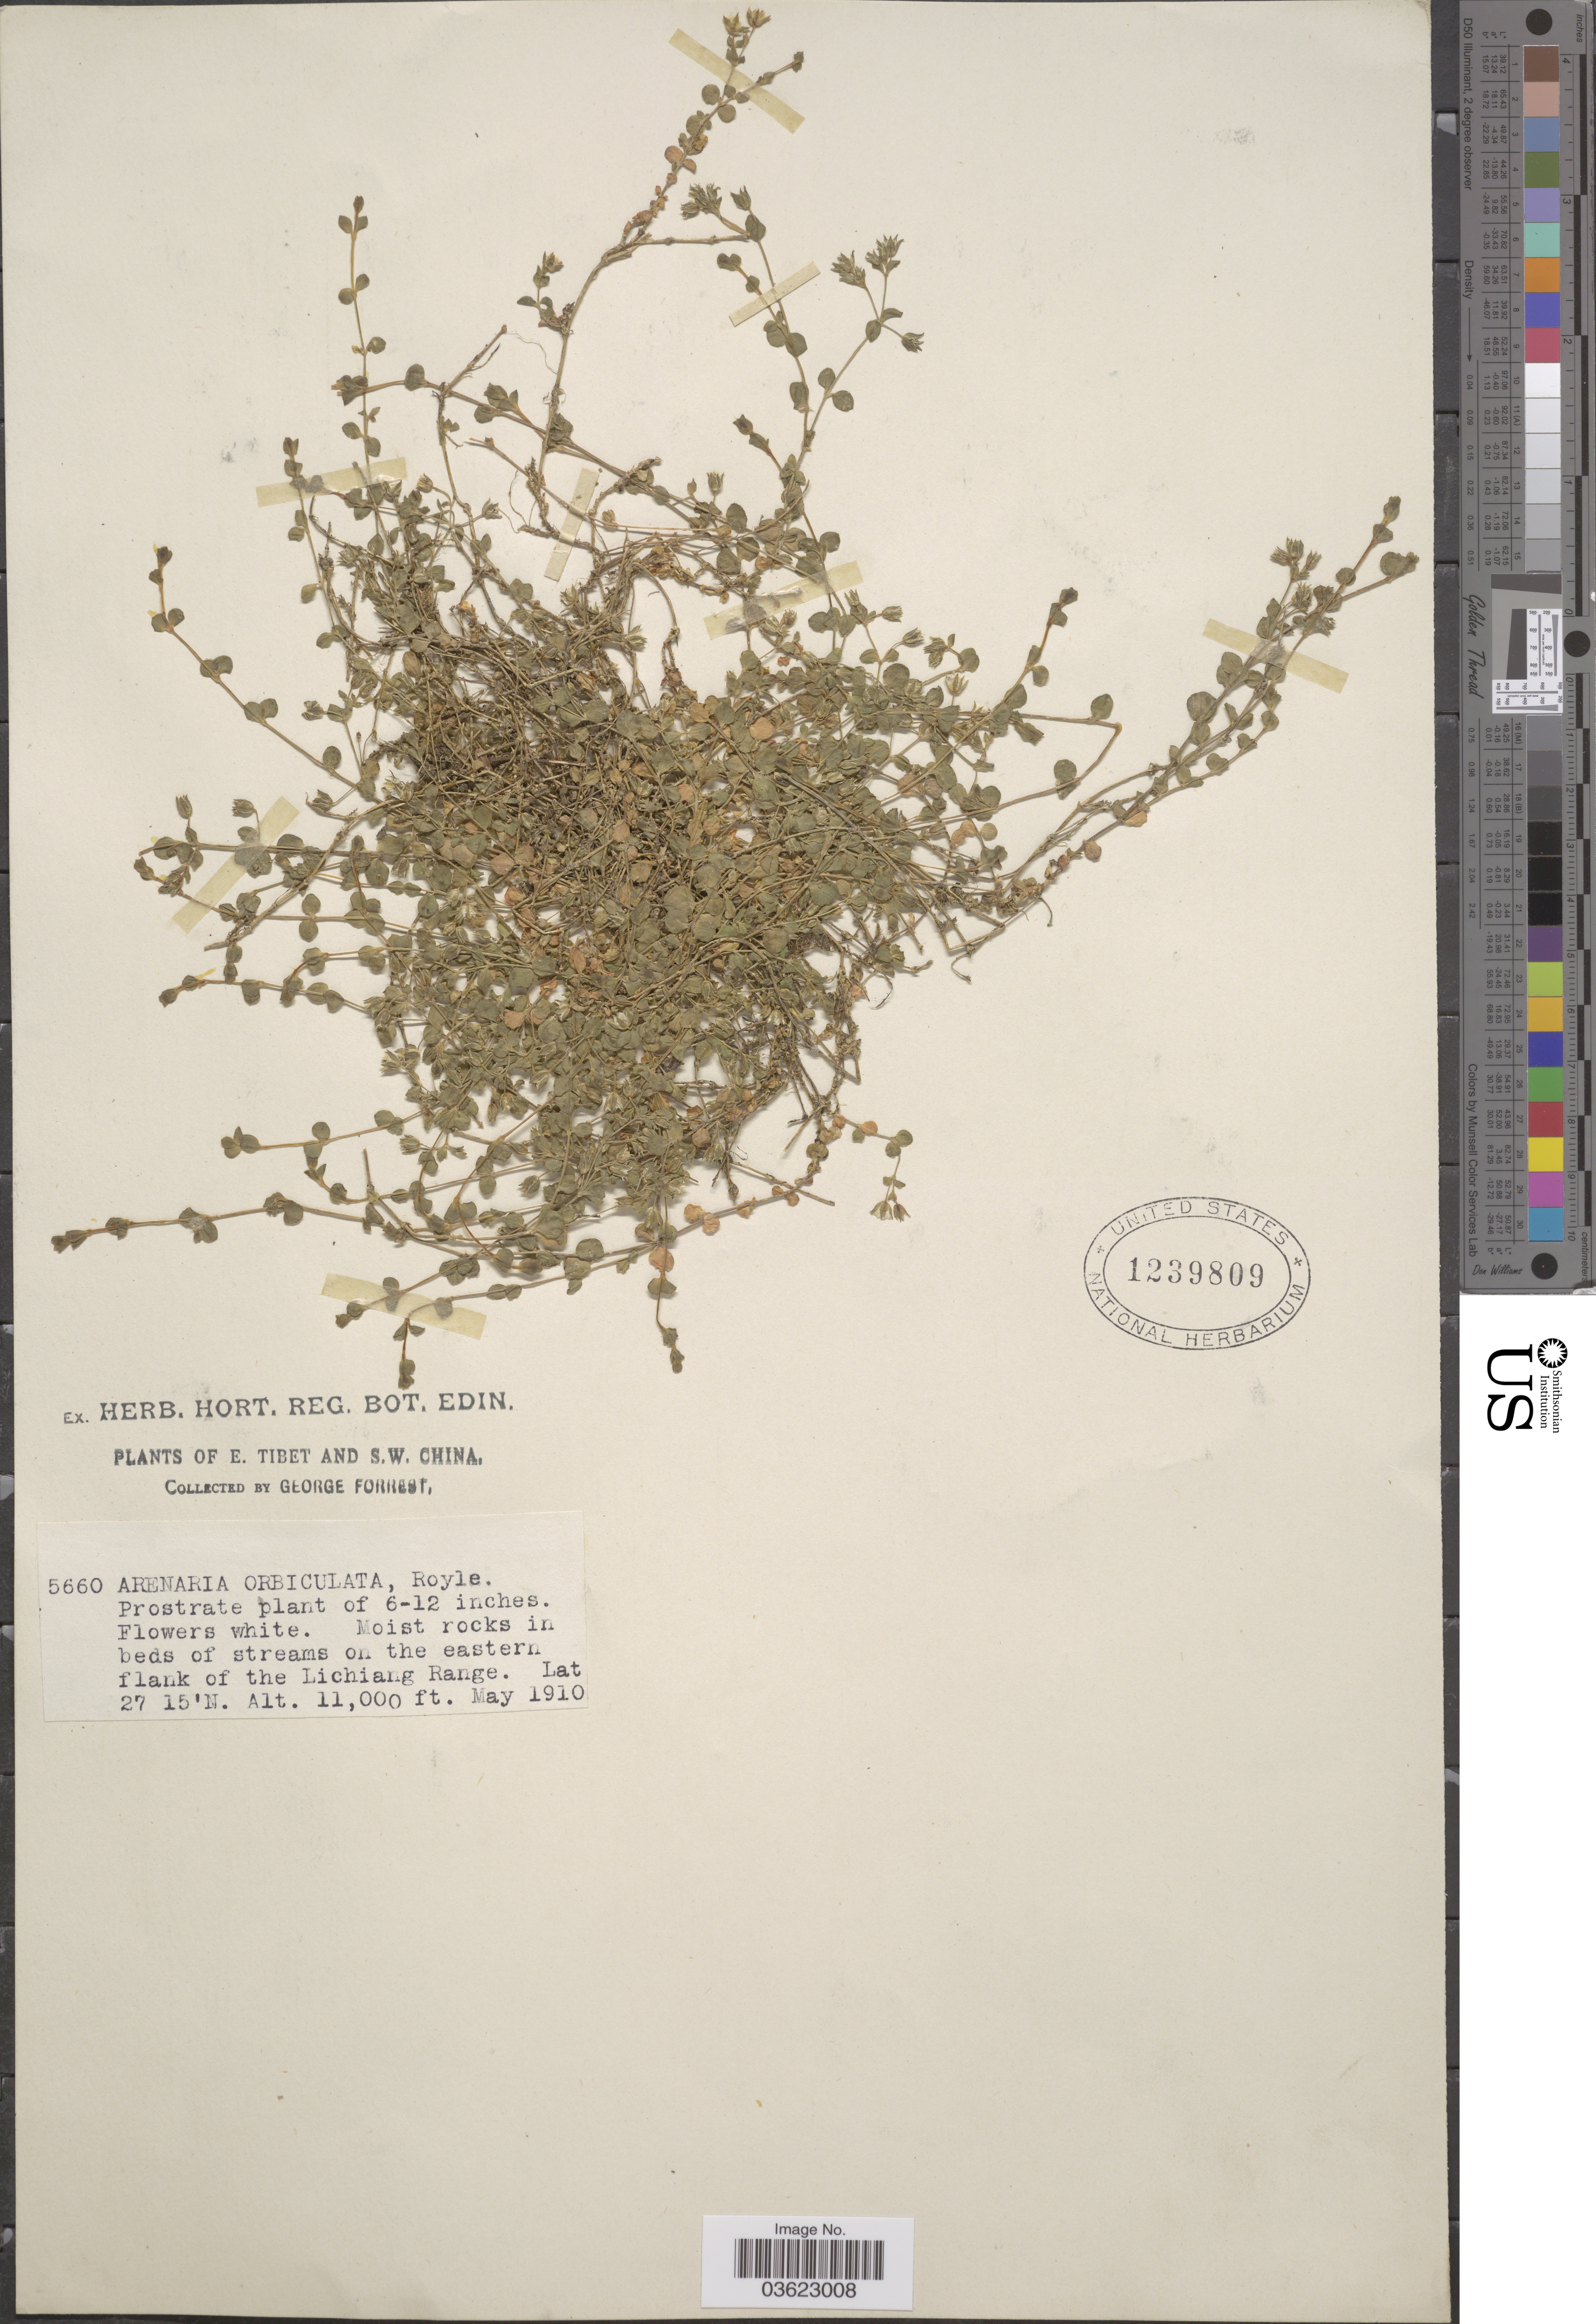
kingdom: Plantae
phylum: Tracheophyta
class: Magnoliopsida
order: Caryophyllales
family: Caryophyllaceae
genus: Arenaria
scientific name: Arenaria orbiculata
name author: Royle ex Edgew. & Hook. f.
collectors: G. Forrest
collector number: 5660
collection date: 1910-05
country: China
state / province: Xizang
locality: E. Tibet and S.W. China. Moist rocks in beds of streams on the eastern flank of the Lichiang Range.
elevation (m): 3353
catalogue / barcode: US 1239809